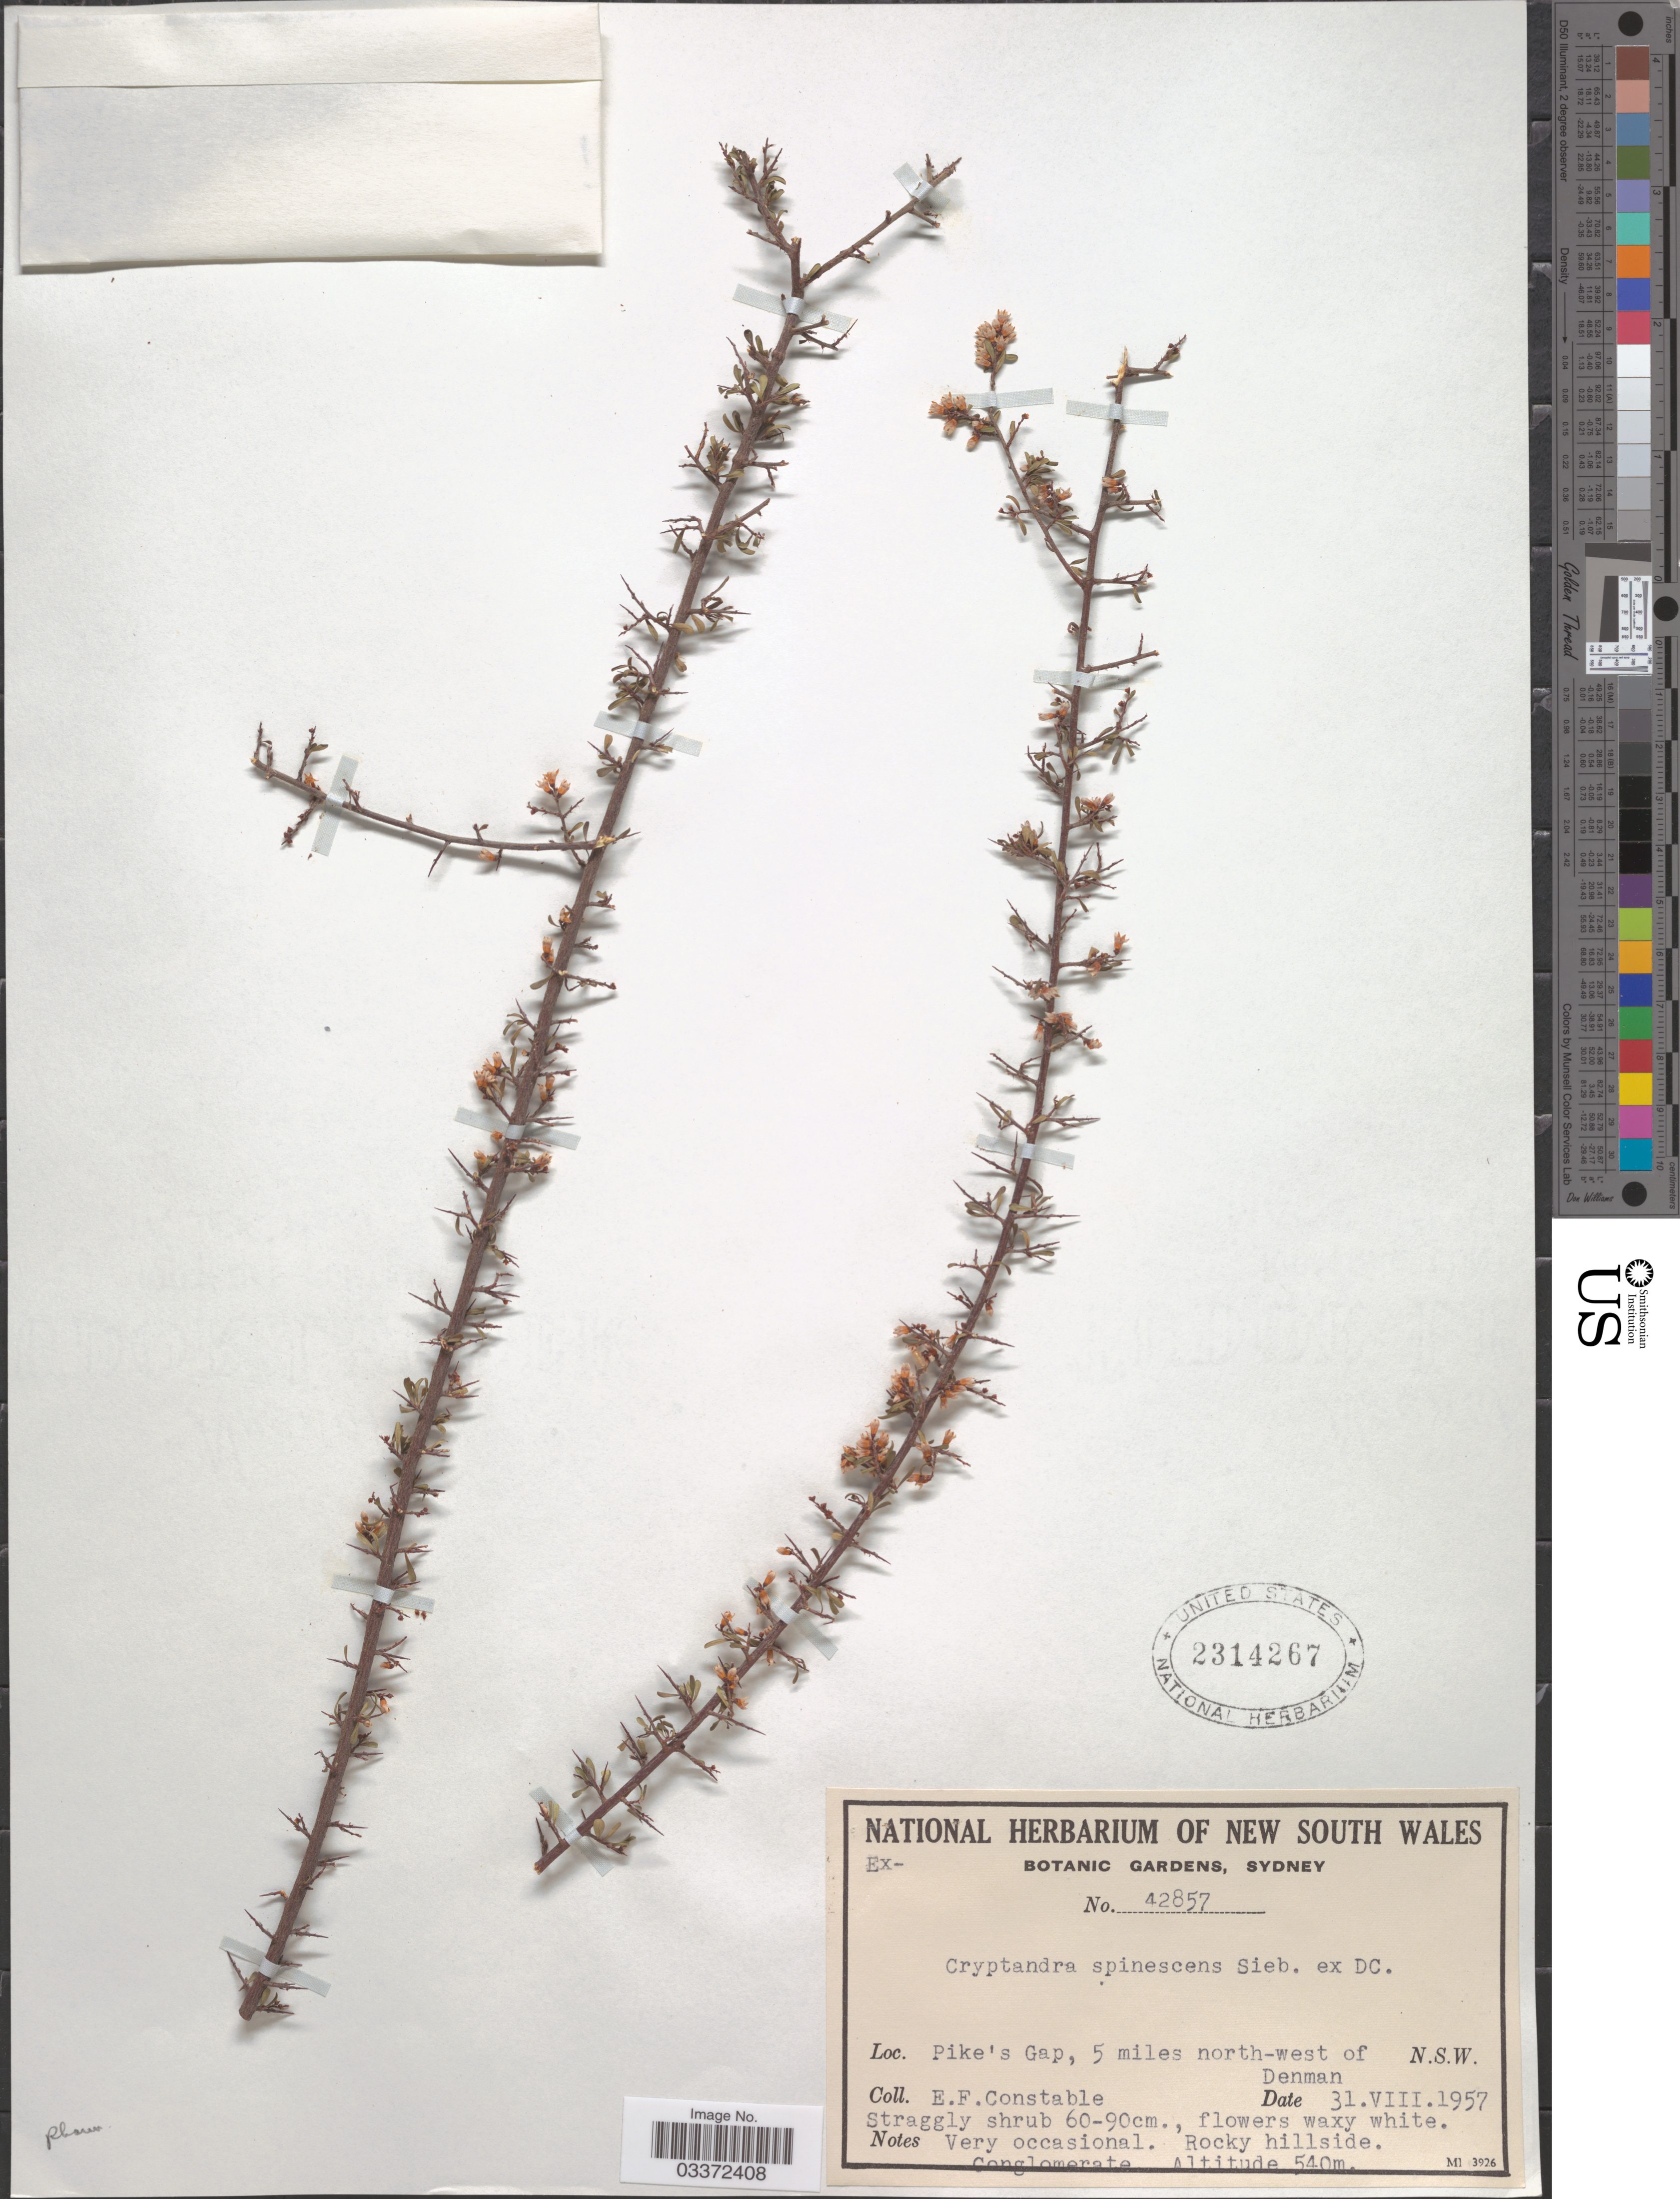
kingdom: Plantae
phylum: Tracheophyta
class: Magnoliopsida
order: Rosales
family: Rhamnaceae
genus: Cryptandra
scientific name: Cryptandra spinescens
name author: Sieber ex DC.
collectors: E. F. Constable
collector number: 42857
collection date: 1957-08-31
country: Australia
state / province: New South Wales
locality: Pike's Gap, 5 miles north-west of Denman.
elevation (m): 540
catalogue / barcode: US 2314267